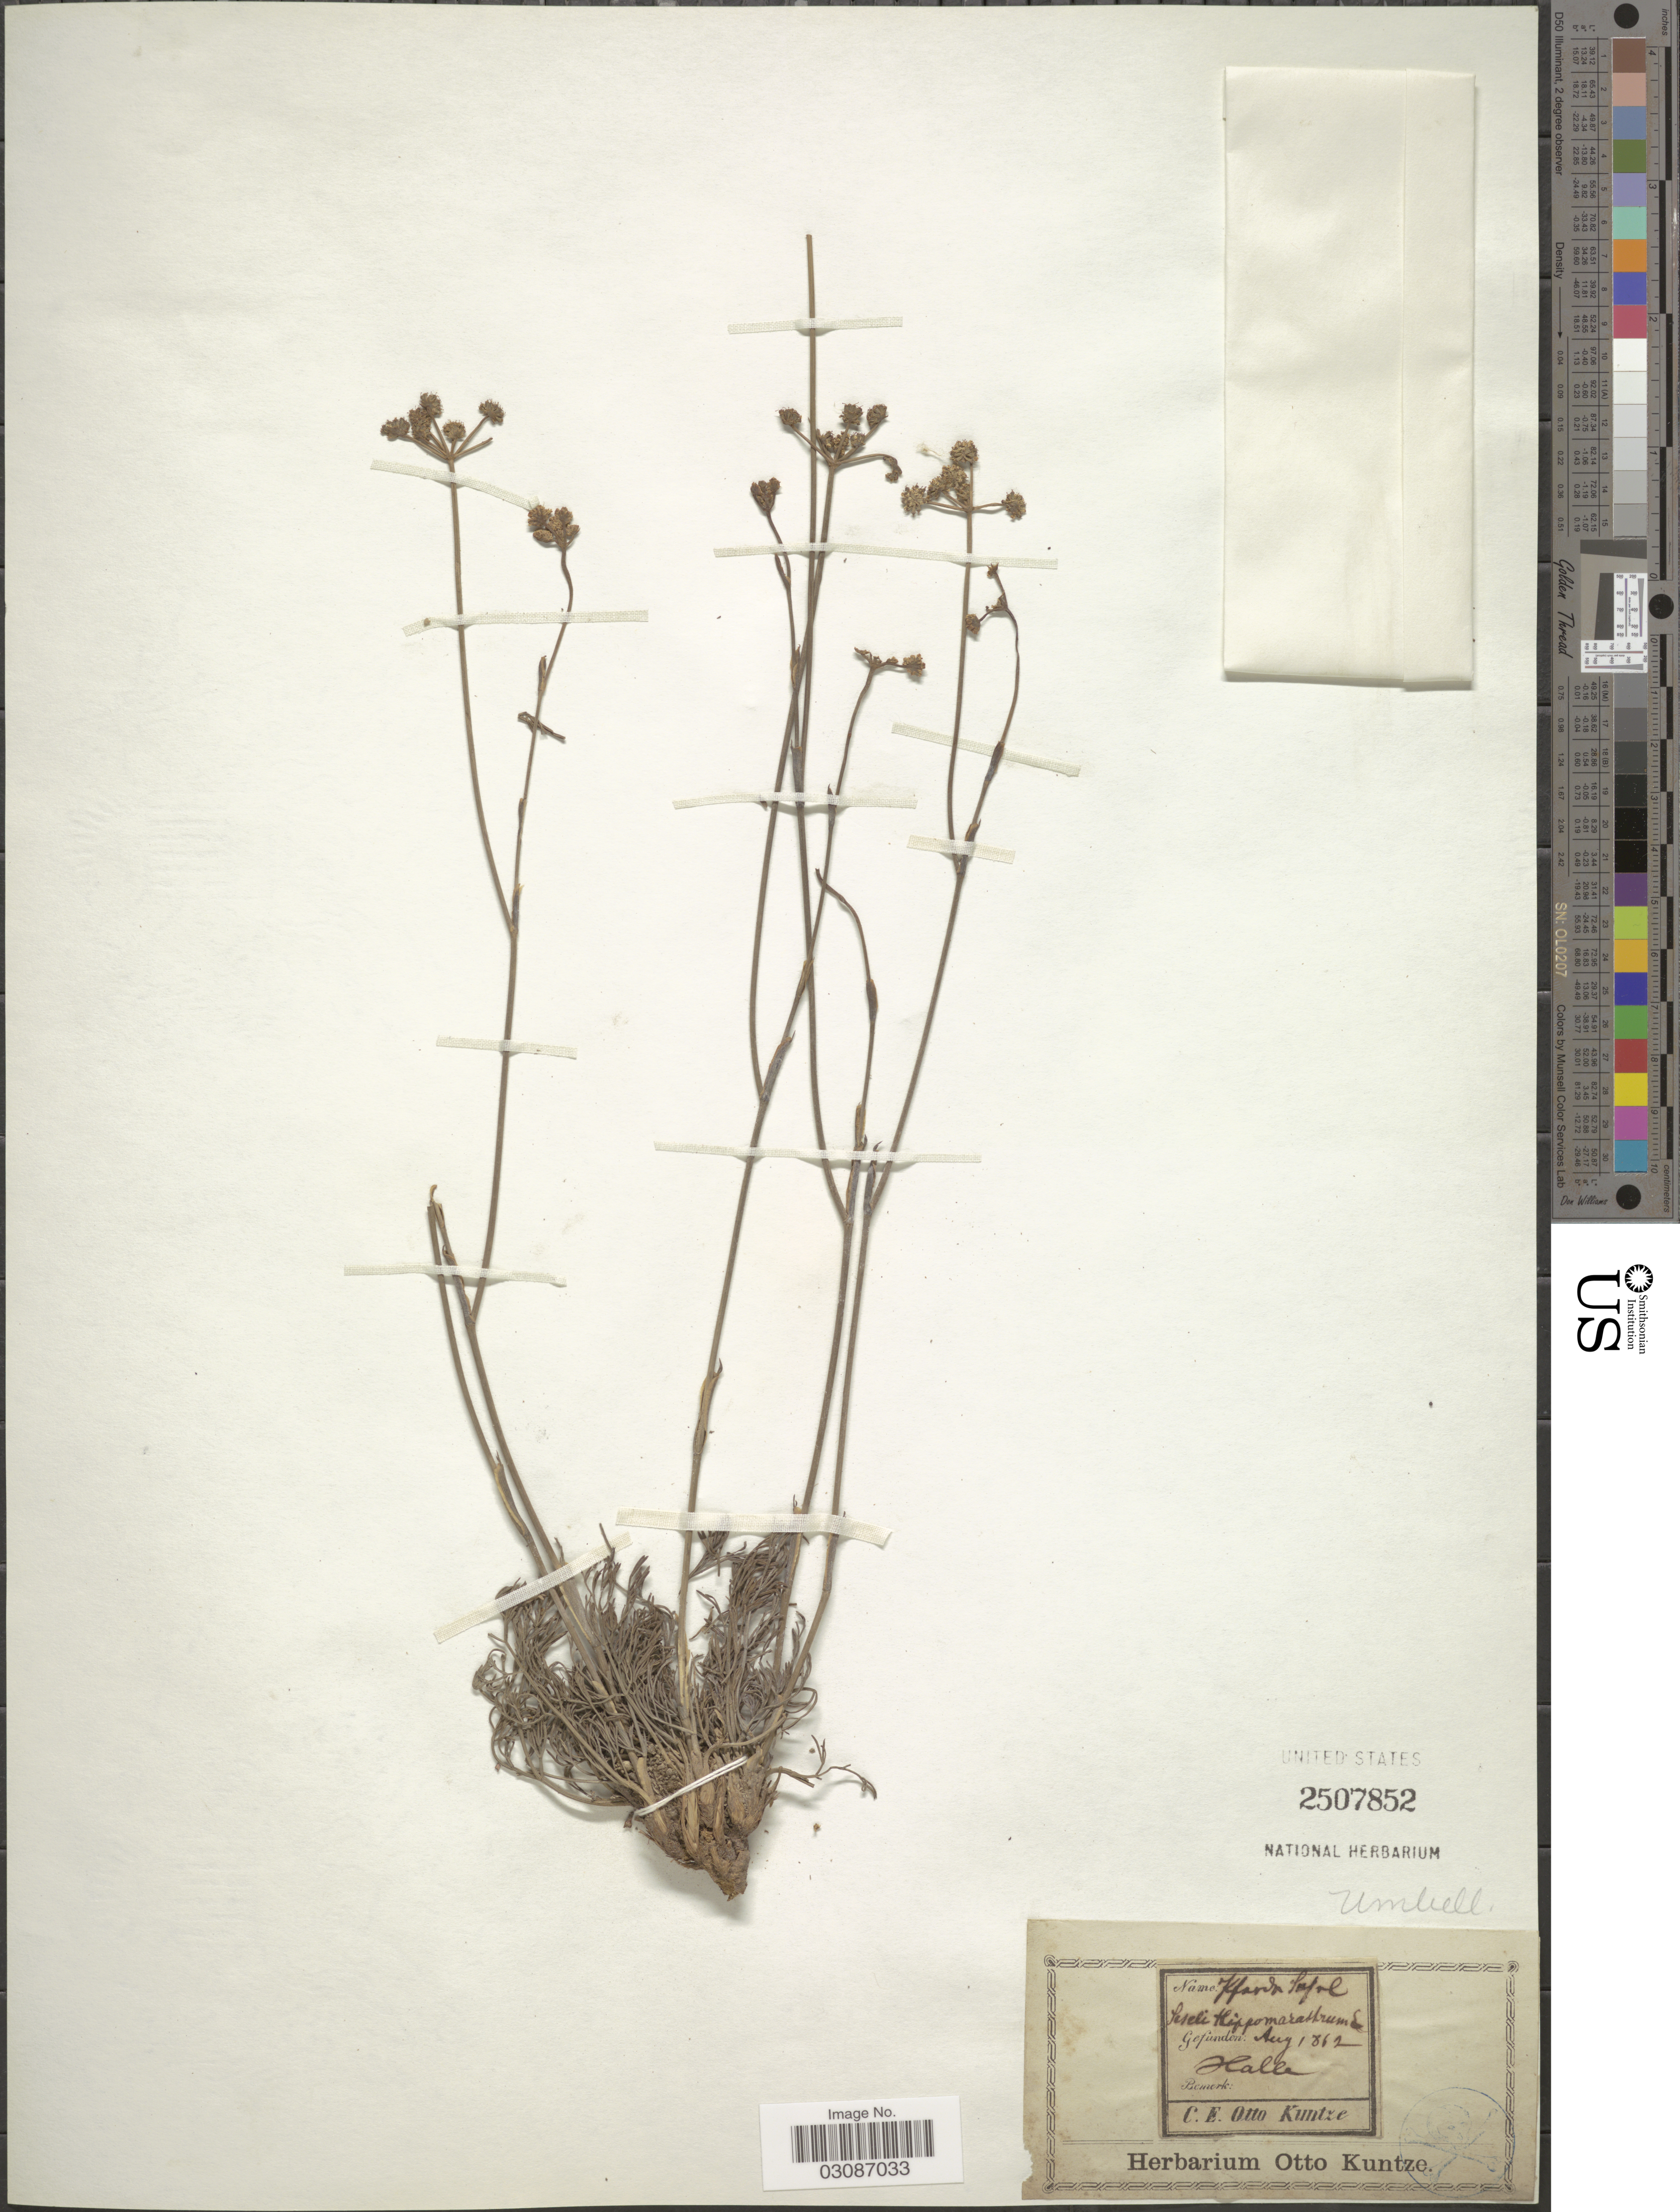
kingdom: Plantae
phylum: Tracheophyta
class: Magnoliopsida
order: Apiales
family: Apiaceae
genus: Seseli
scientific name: Seseli hippomarathrum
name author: Jacq.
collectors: C.E.O. Kuntze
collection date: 1862-08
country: Germany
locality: Halle.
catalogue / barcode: US 2507852